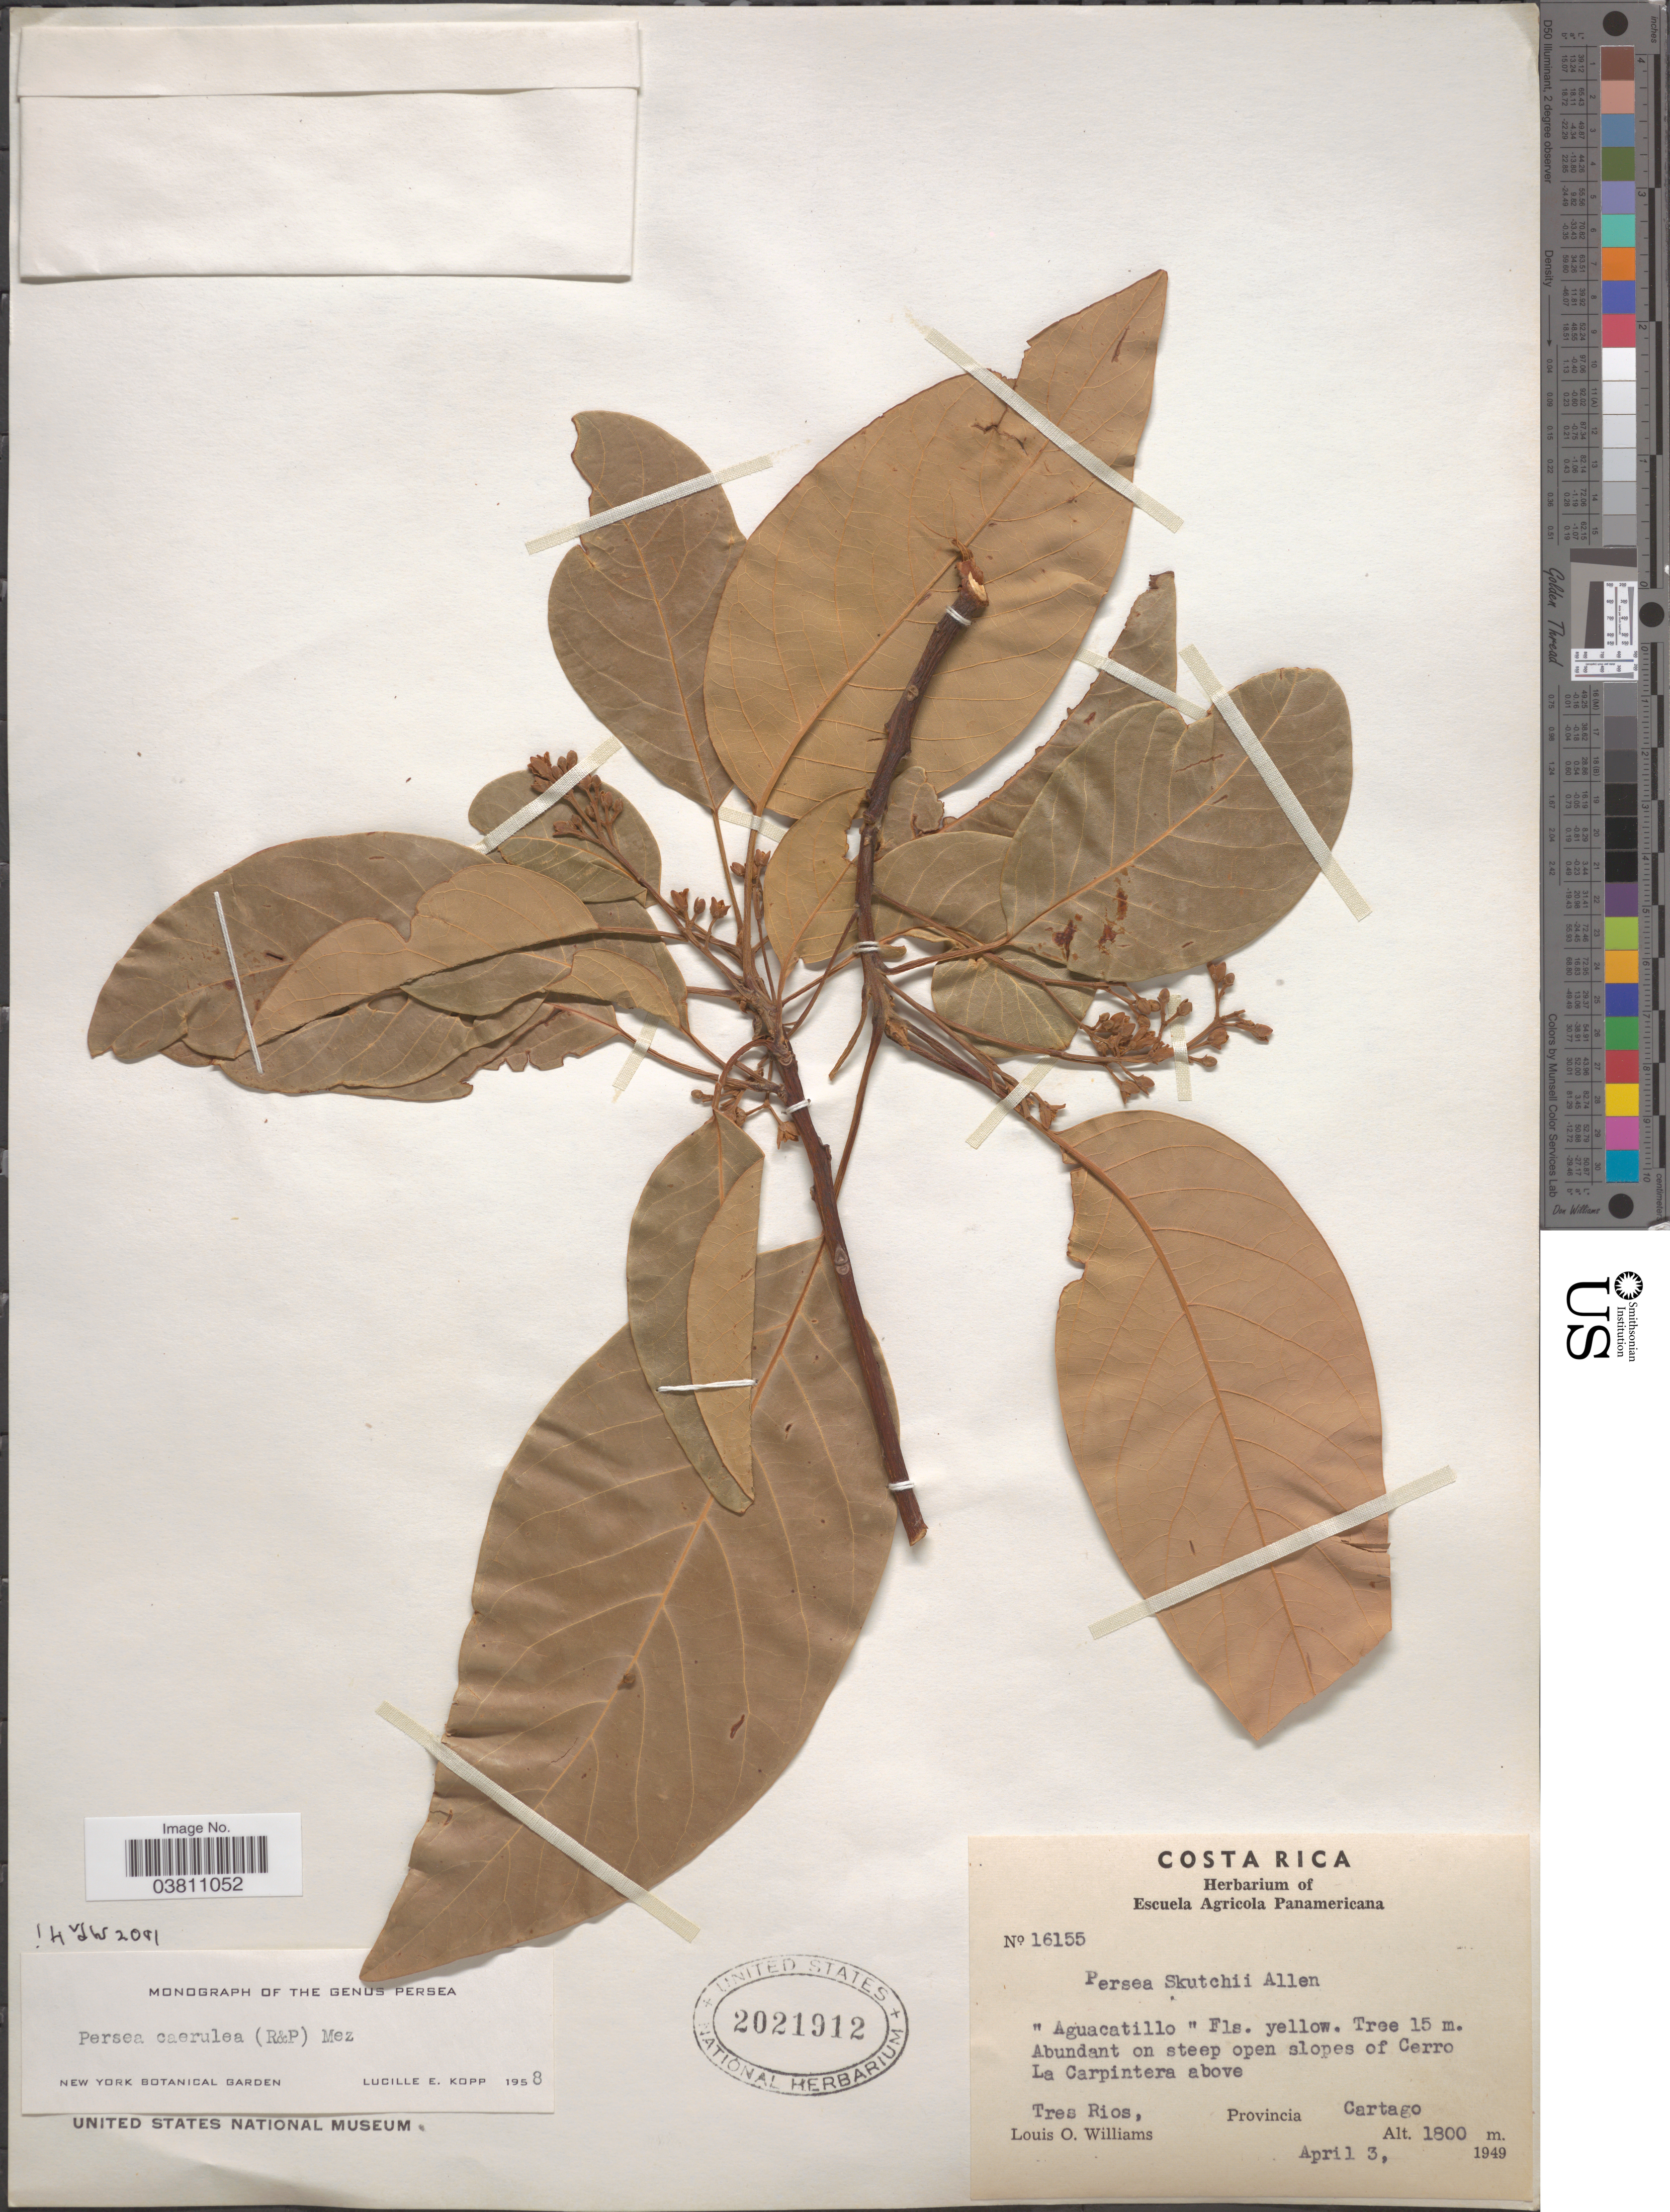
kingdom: Plantae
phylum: Tracheophyta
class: Magnoliopsida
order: Laurales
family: Lauraceae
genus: Persea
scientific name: Persea caerulea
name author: (Ruiz & Pav.) Mez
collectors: L. O. Williams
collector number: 16155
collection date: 1949-04-03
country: Costa Rica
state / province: Cartago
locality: Abundant on steep open slopes of cerro la Carpintera above Tres Rios.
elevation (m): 1800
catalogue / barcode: US 2021912